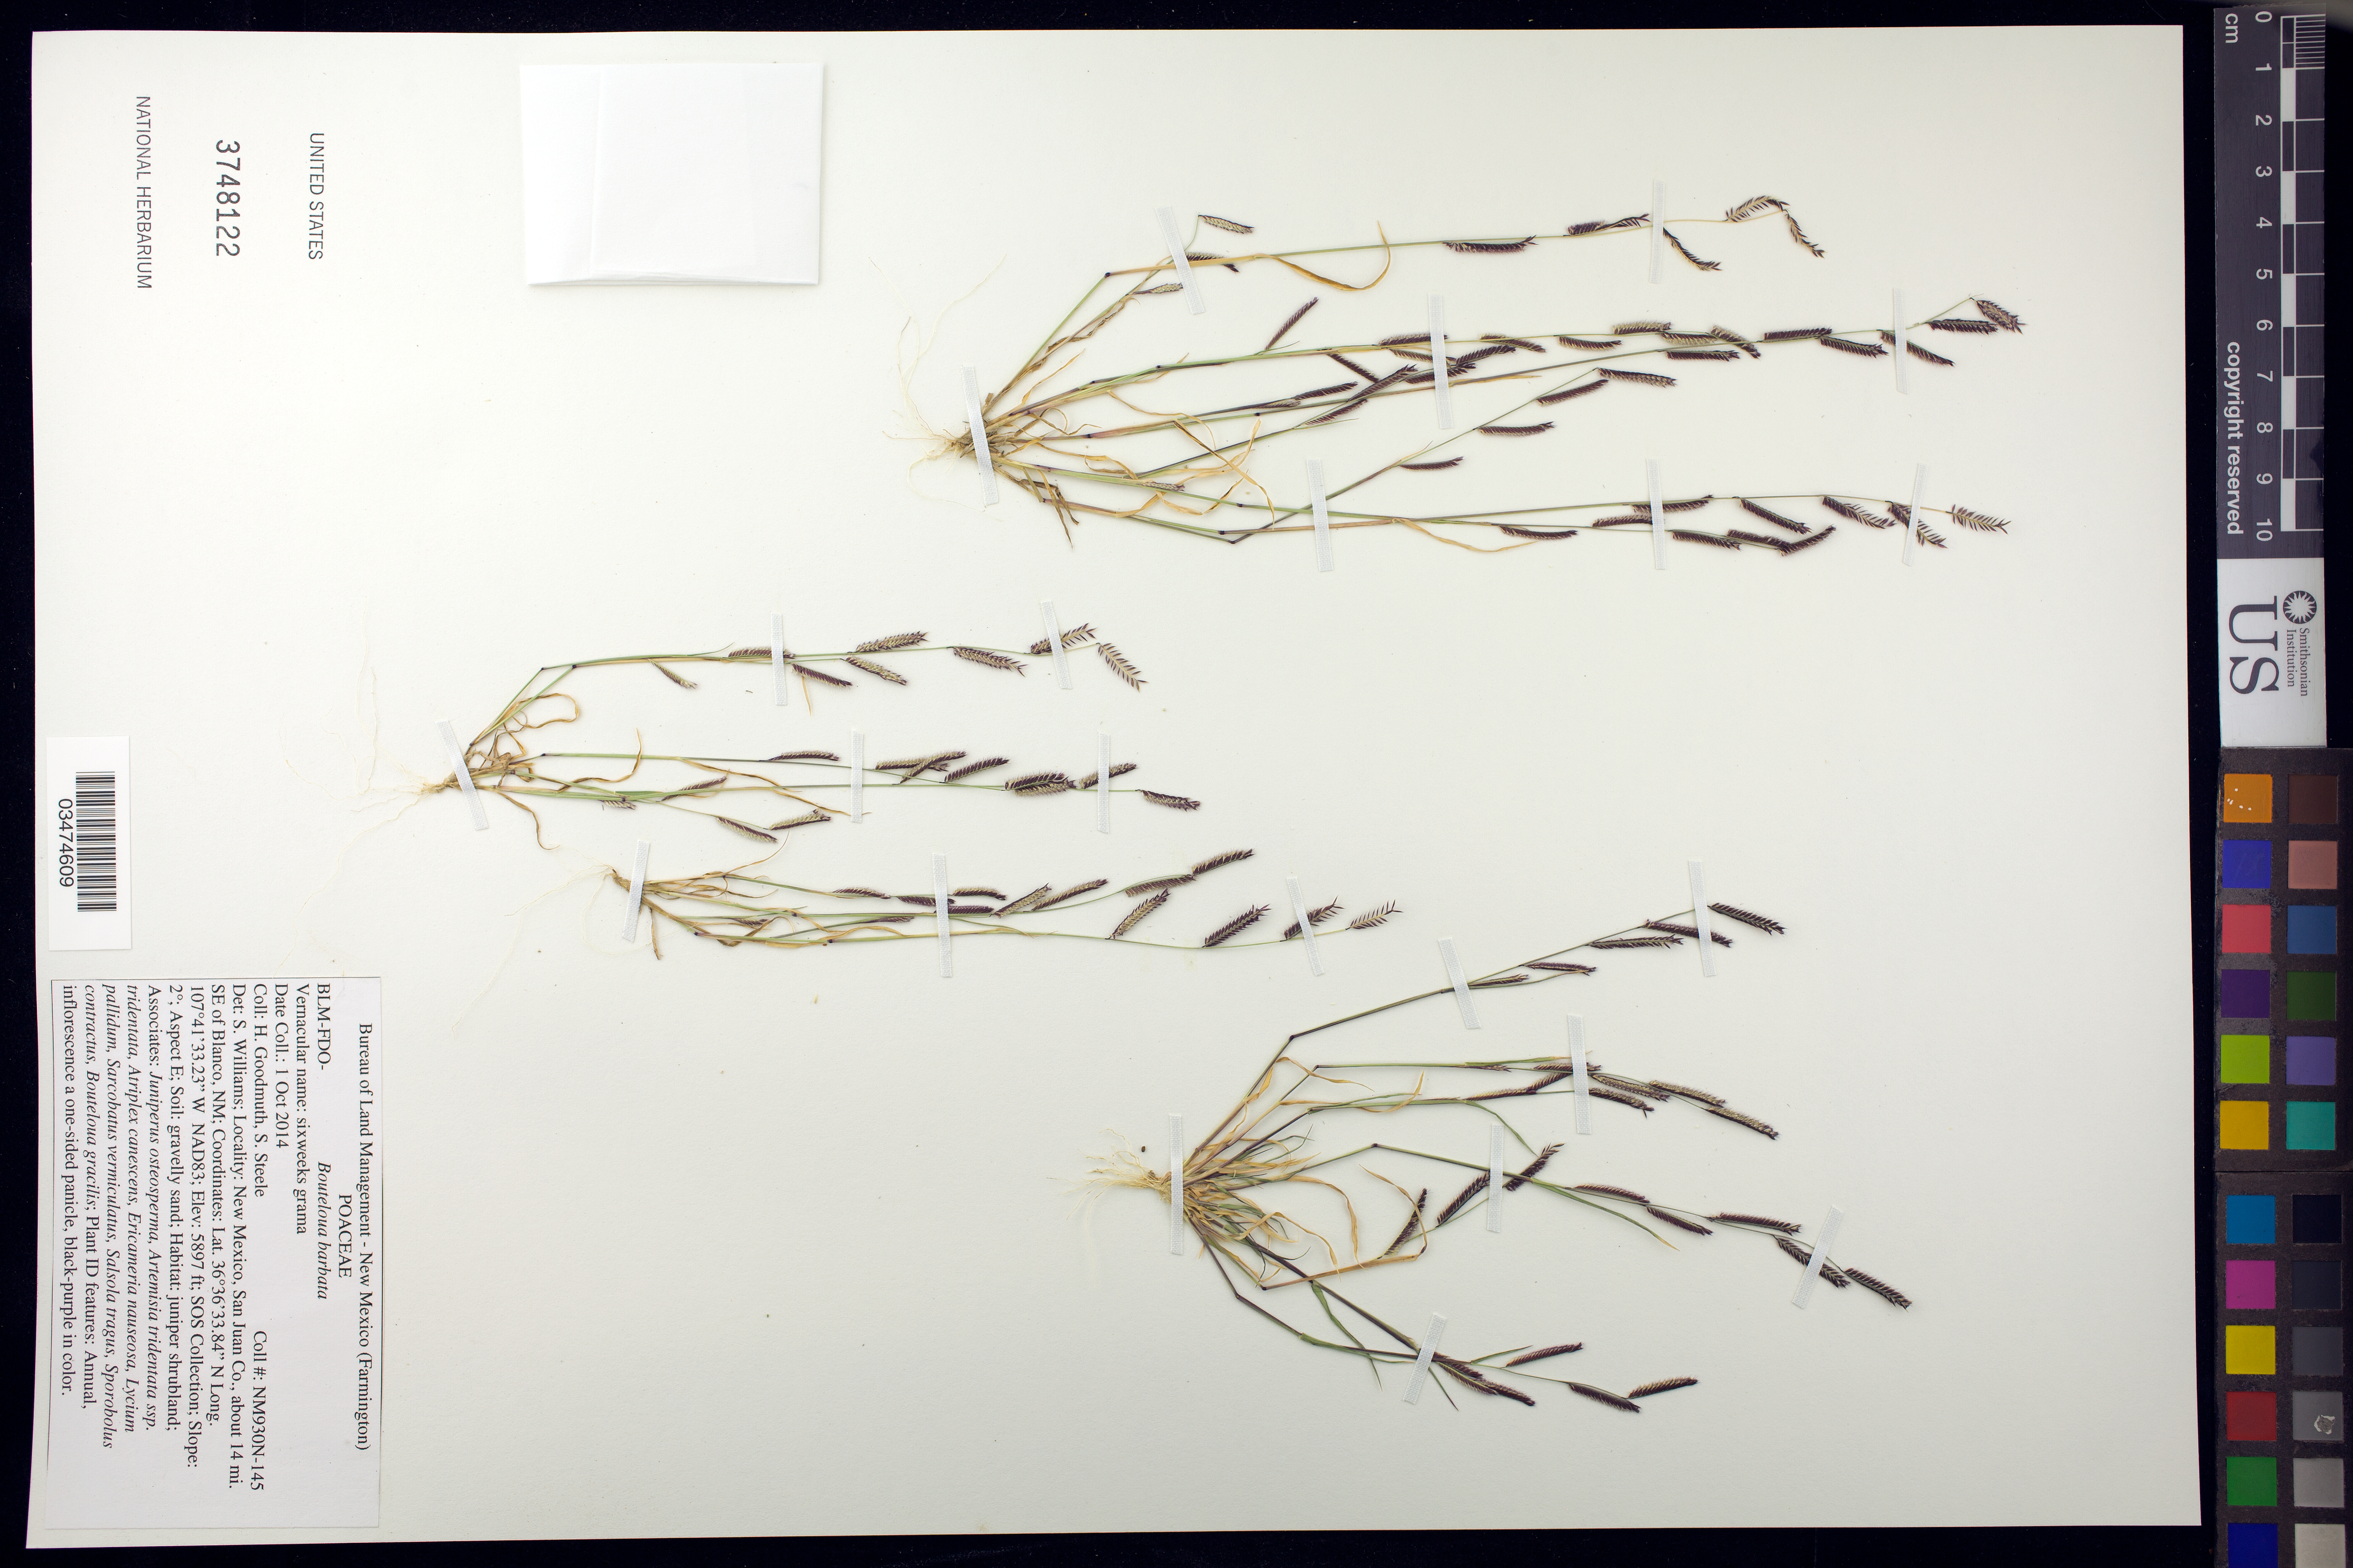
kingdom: Plantae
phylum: Tracheophyta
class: Liliopsida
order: Poales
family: Poaceae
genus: Bouteloua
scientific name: Bouteloua barbata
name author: Lag.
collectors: H. Goodmuth & S. Steele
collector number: NM930N-145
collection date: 2014-10-01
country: United States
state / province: New Mexico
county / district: San Juan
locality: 14 mi. SE of Blanco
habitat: Gravelly sand. Juniper shrubland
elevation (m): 1797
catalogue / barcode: US 3748122